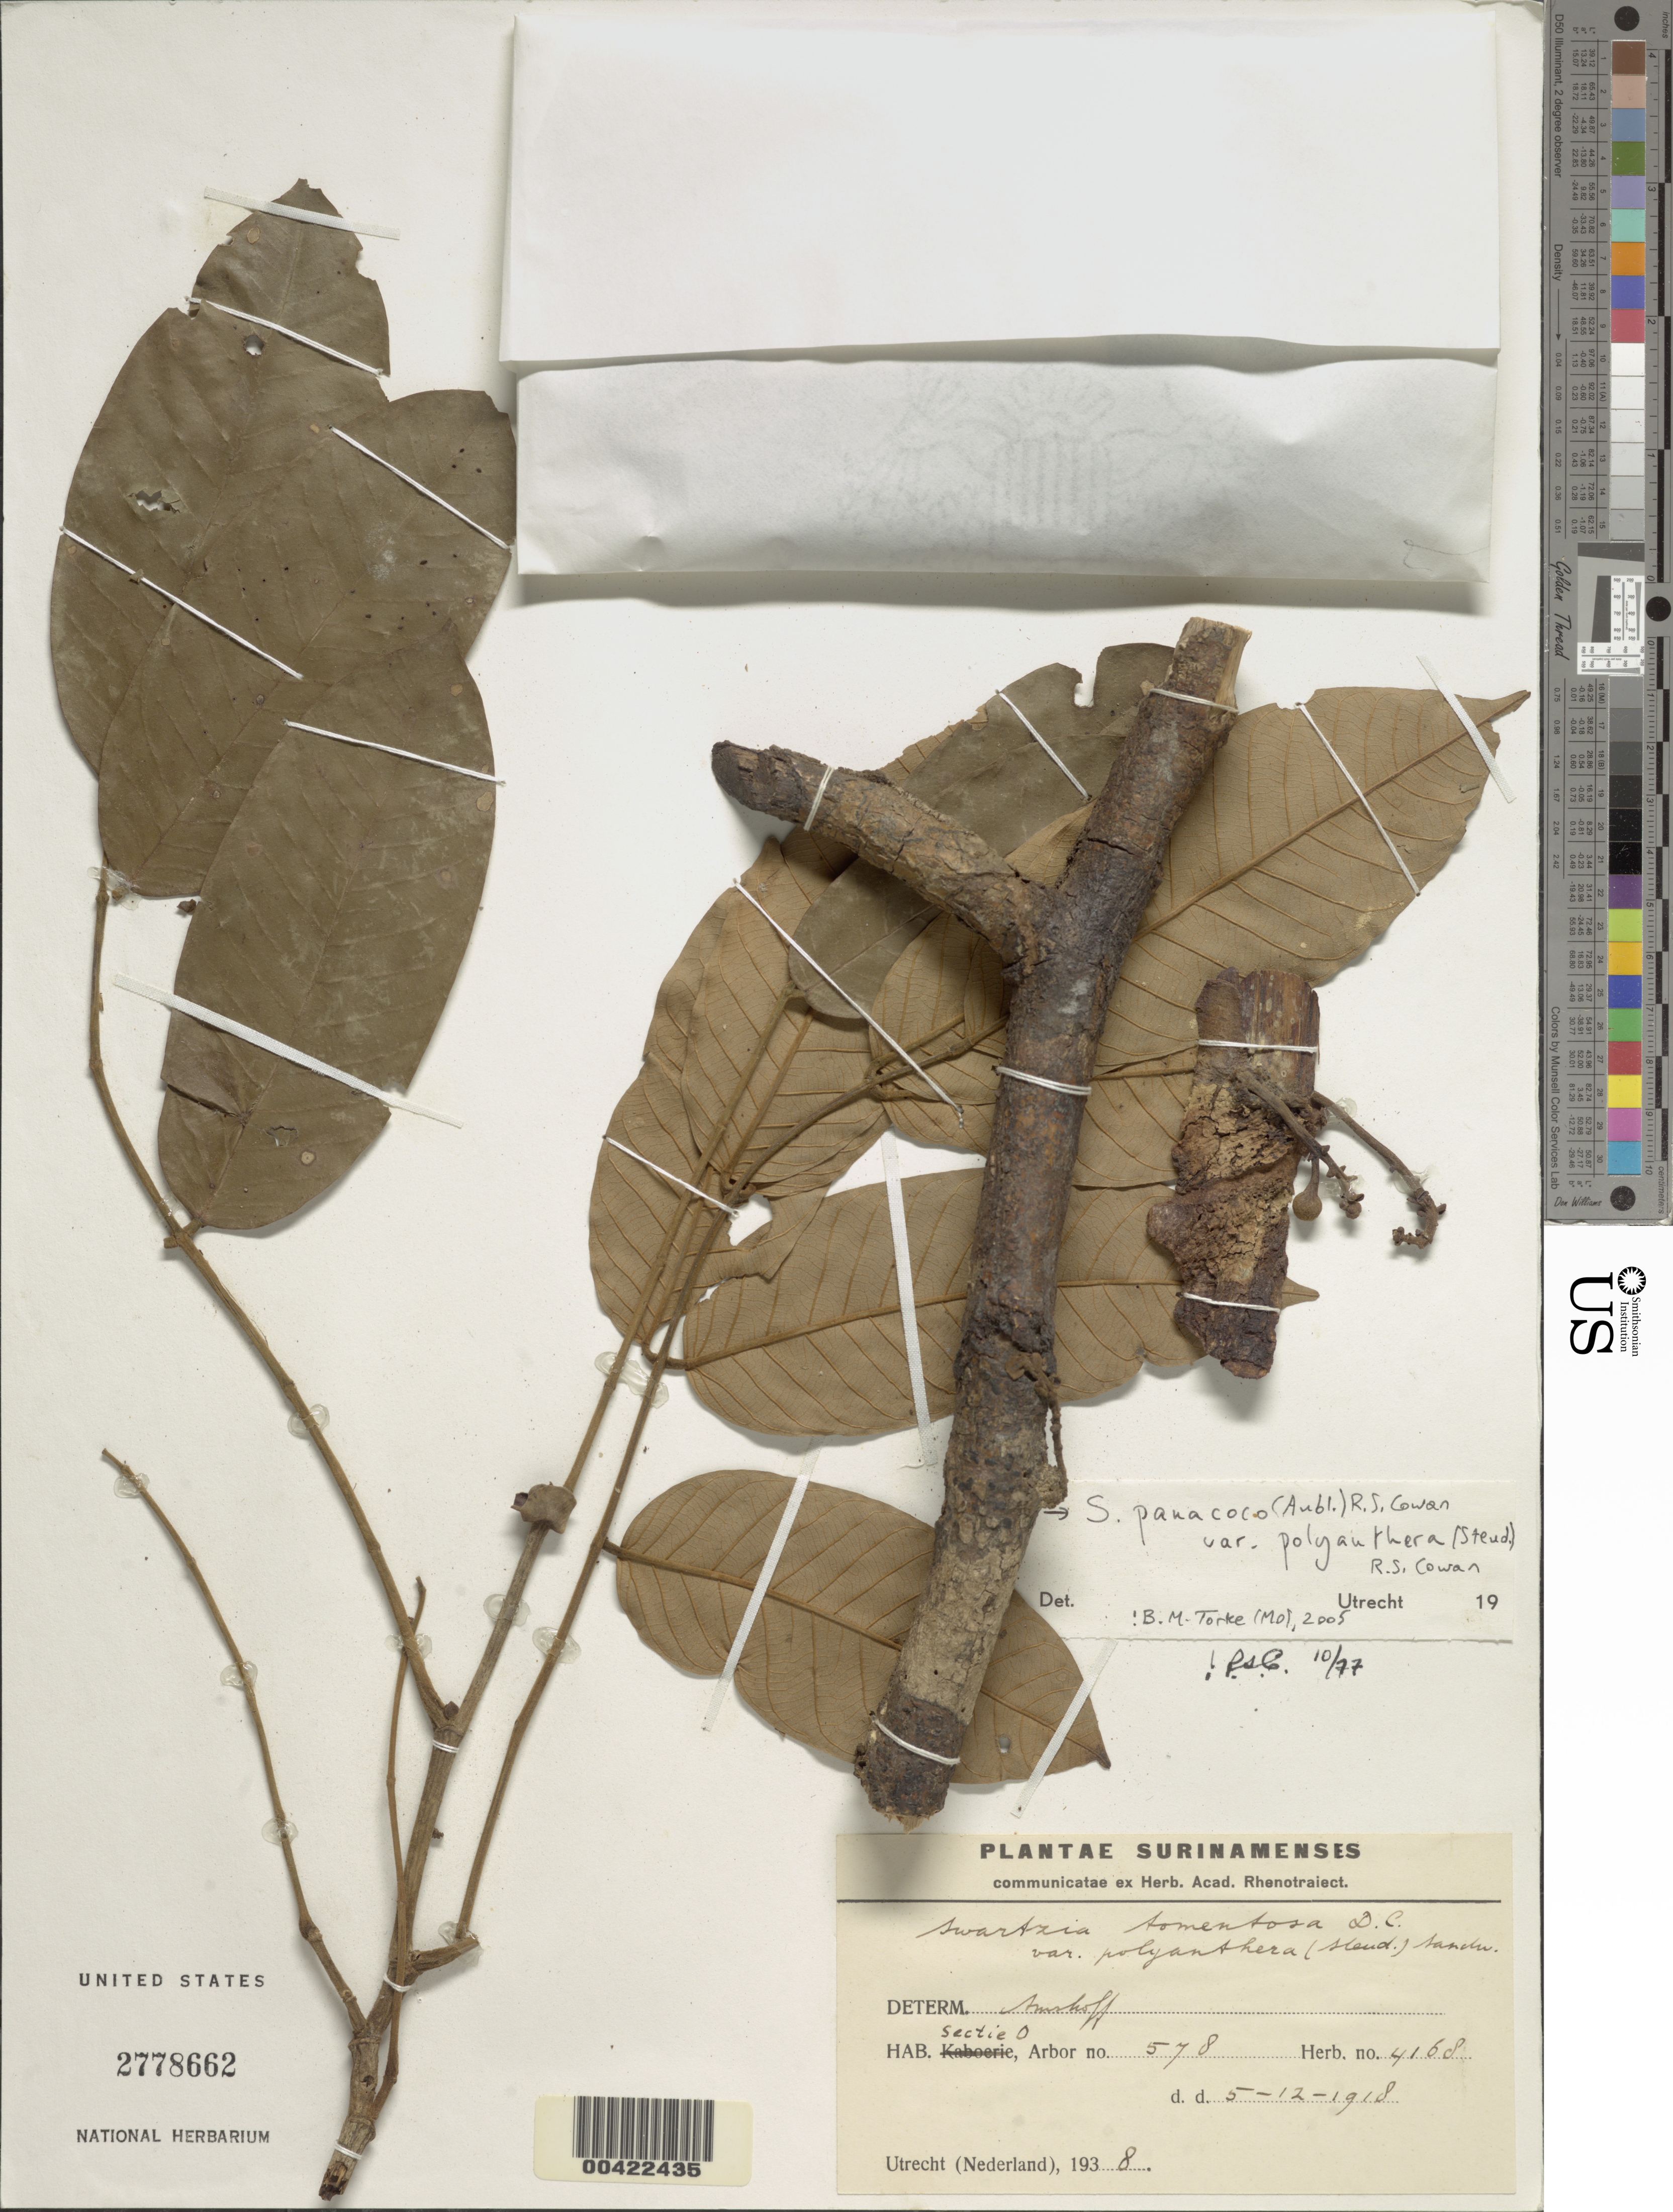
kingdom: Plantae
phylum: Tracheophyta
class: Magnoliopsida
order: Fabales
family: Fabaceae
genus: Swartzia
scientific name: Swartzia panacoco var. polyanthera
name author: (Steud.) R.S. Cowan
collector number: Herb. No. 4168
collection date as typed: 05 Dec 1918 or 12 May 1918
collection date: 1918-05-12 or 1918-12-05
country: Suriname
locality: Sectie o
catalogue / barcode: US 2778662